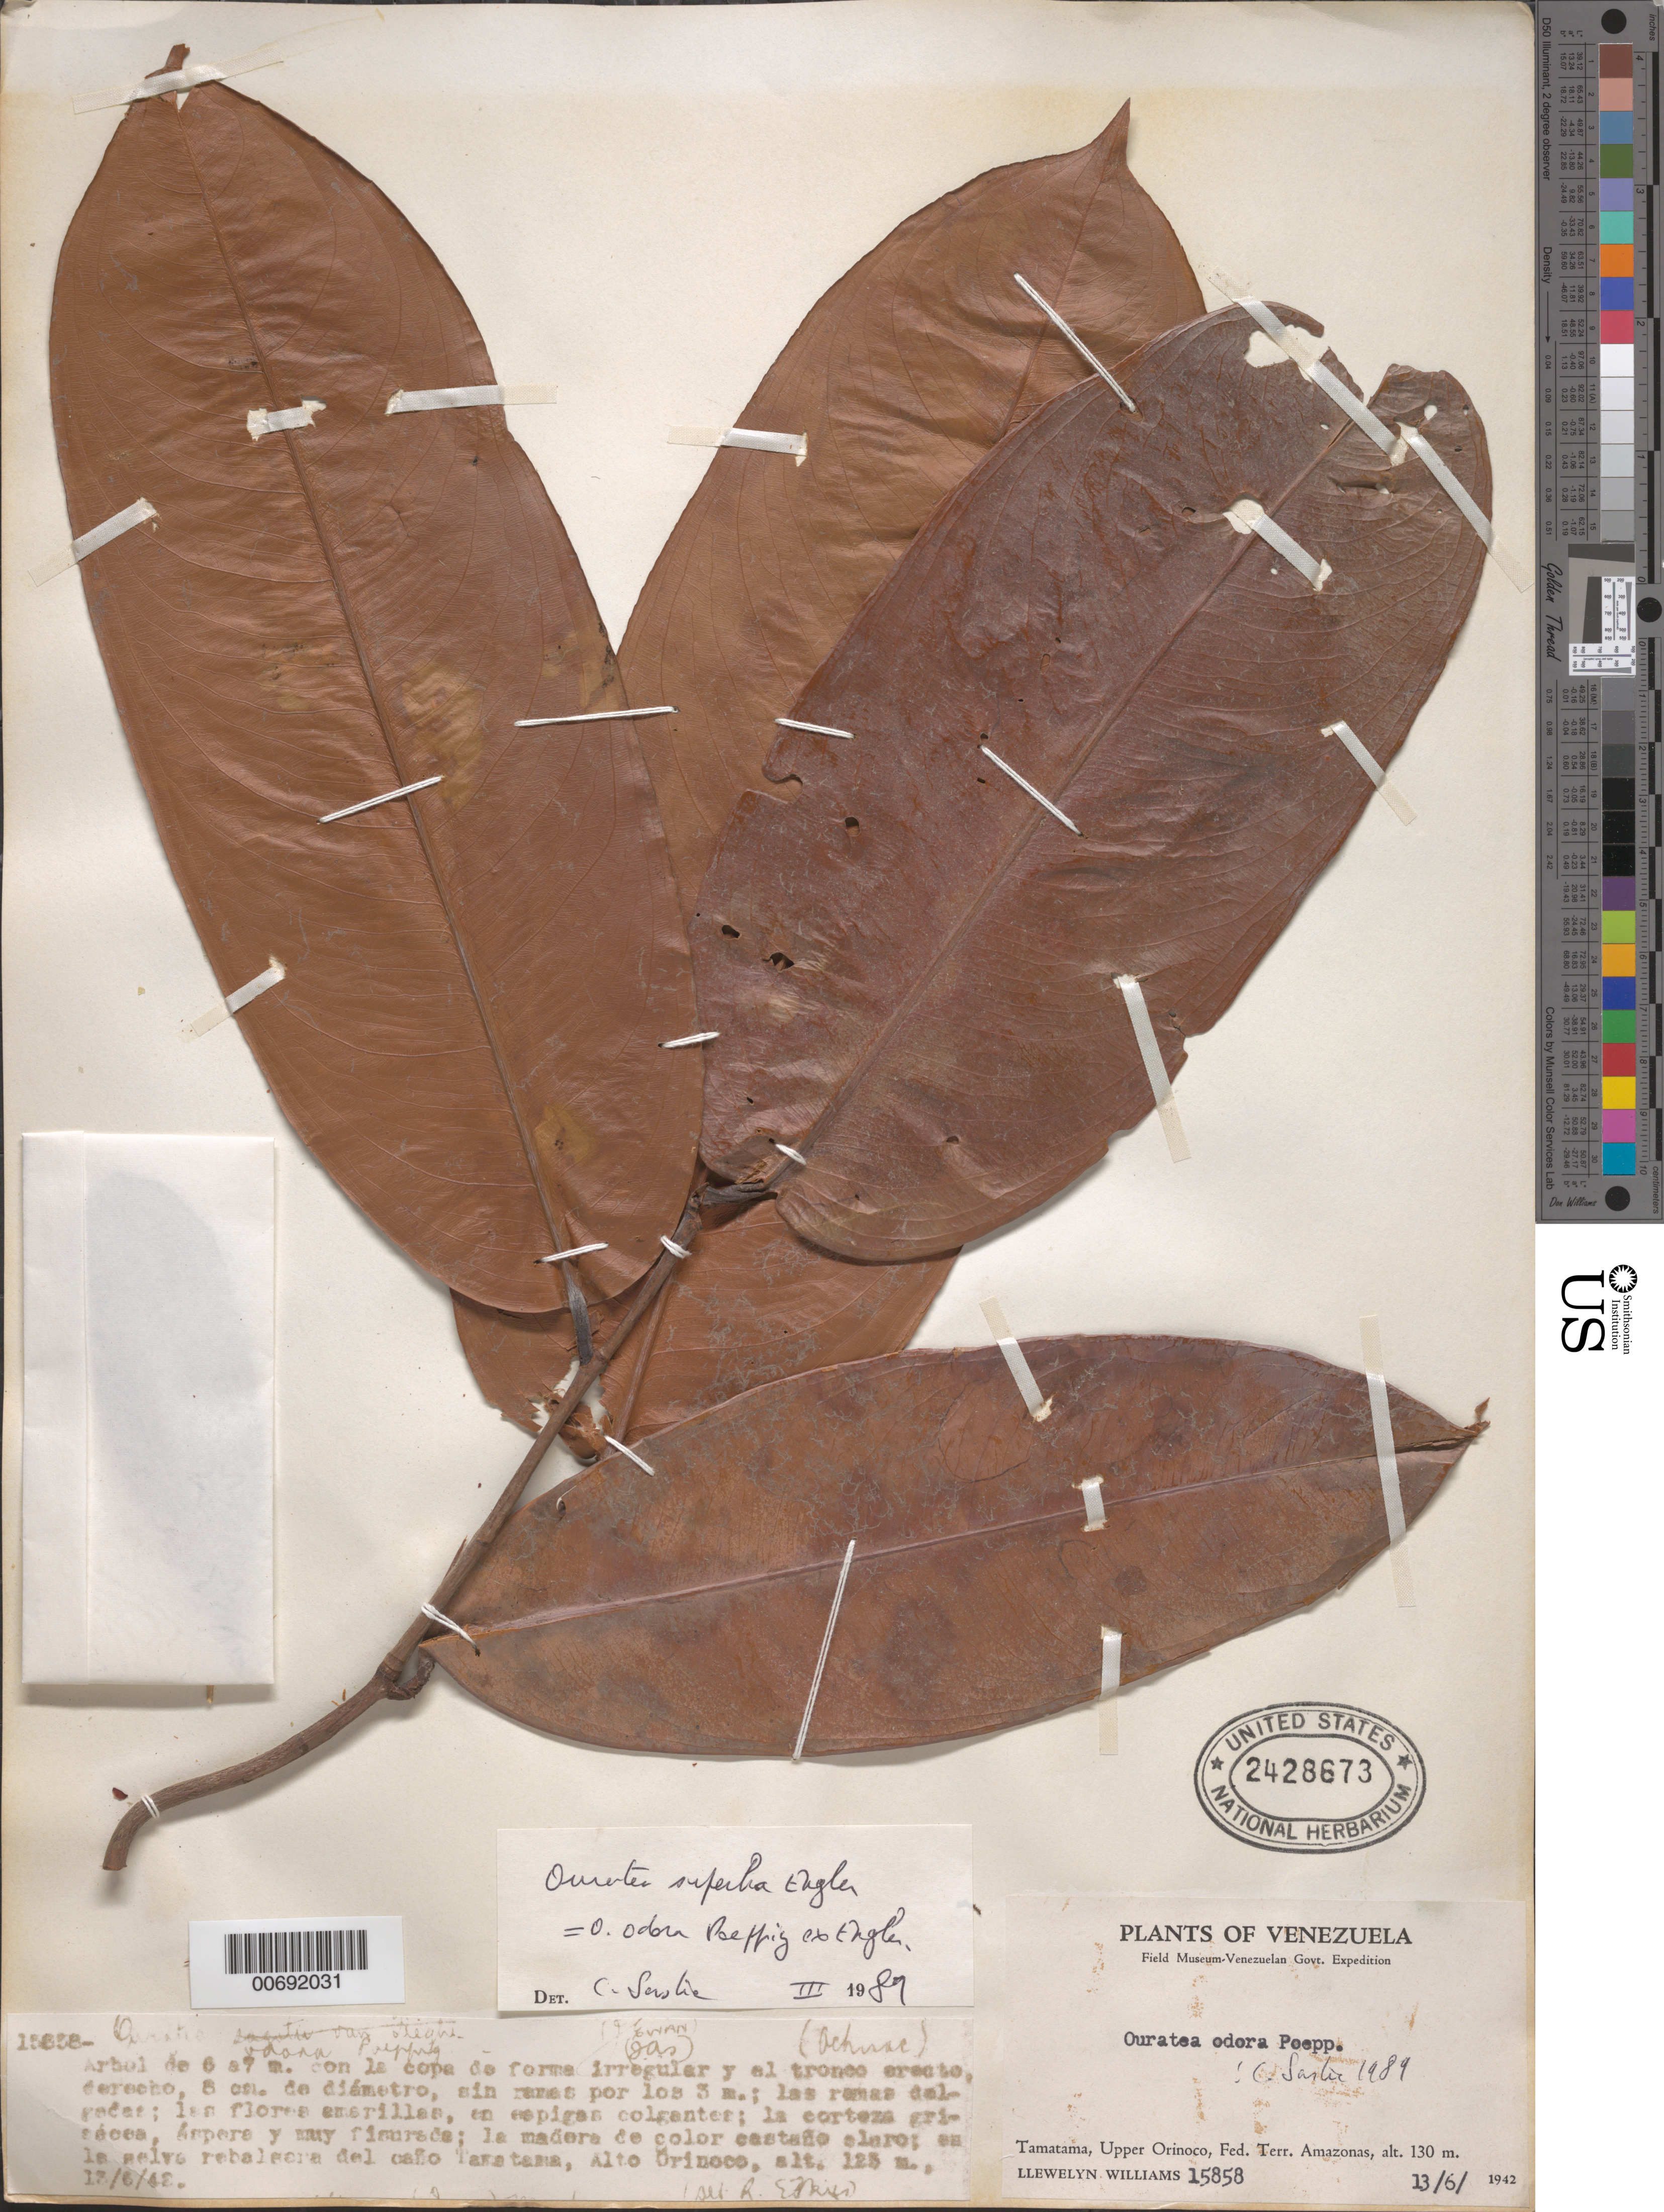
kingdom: Plantae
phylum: Tracheophyta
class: Magnoliopsida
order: Malpighiales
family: Ochnaceae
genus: Ouratea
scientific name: Ouratea superba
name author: Engl.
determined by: Sastre, C. H. L.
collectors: Ll. Williams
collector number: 15858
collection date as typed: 13-Jun-42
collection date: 1942-06-13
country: Venezuela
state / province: Amazonas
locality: Tamatama, Alto Río Orinoco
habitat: Selva rebalsera del caño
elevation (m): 125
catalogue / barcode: US 2428673